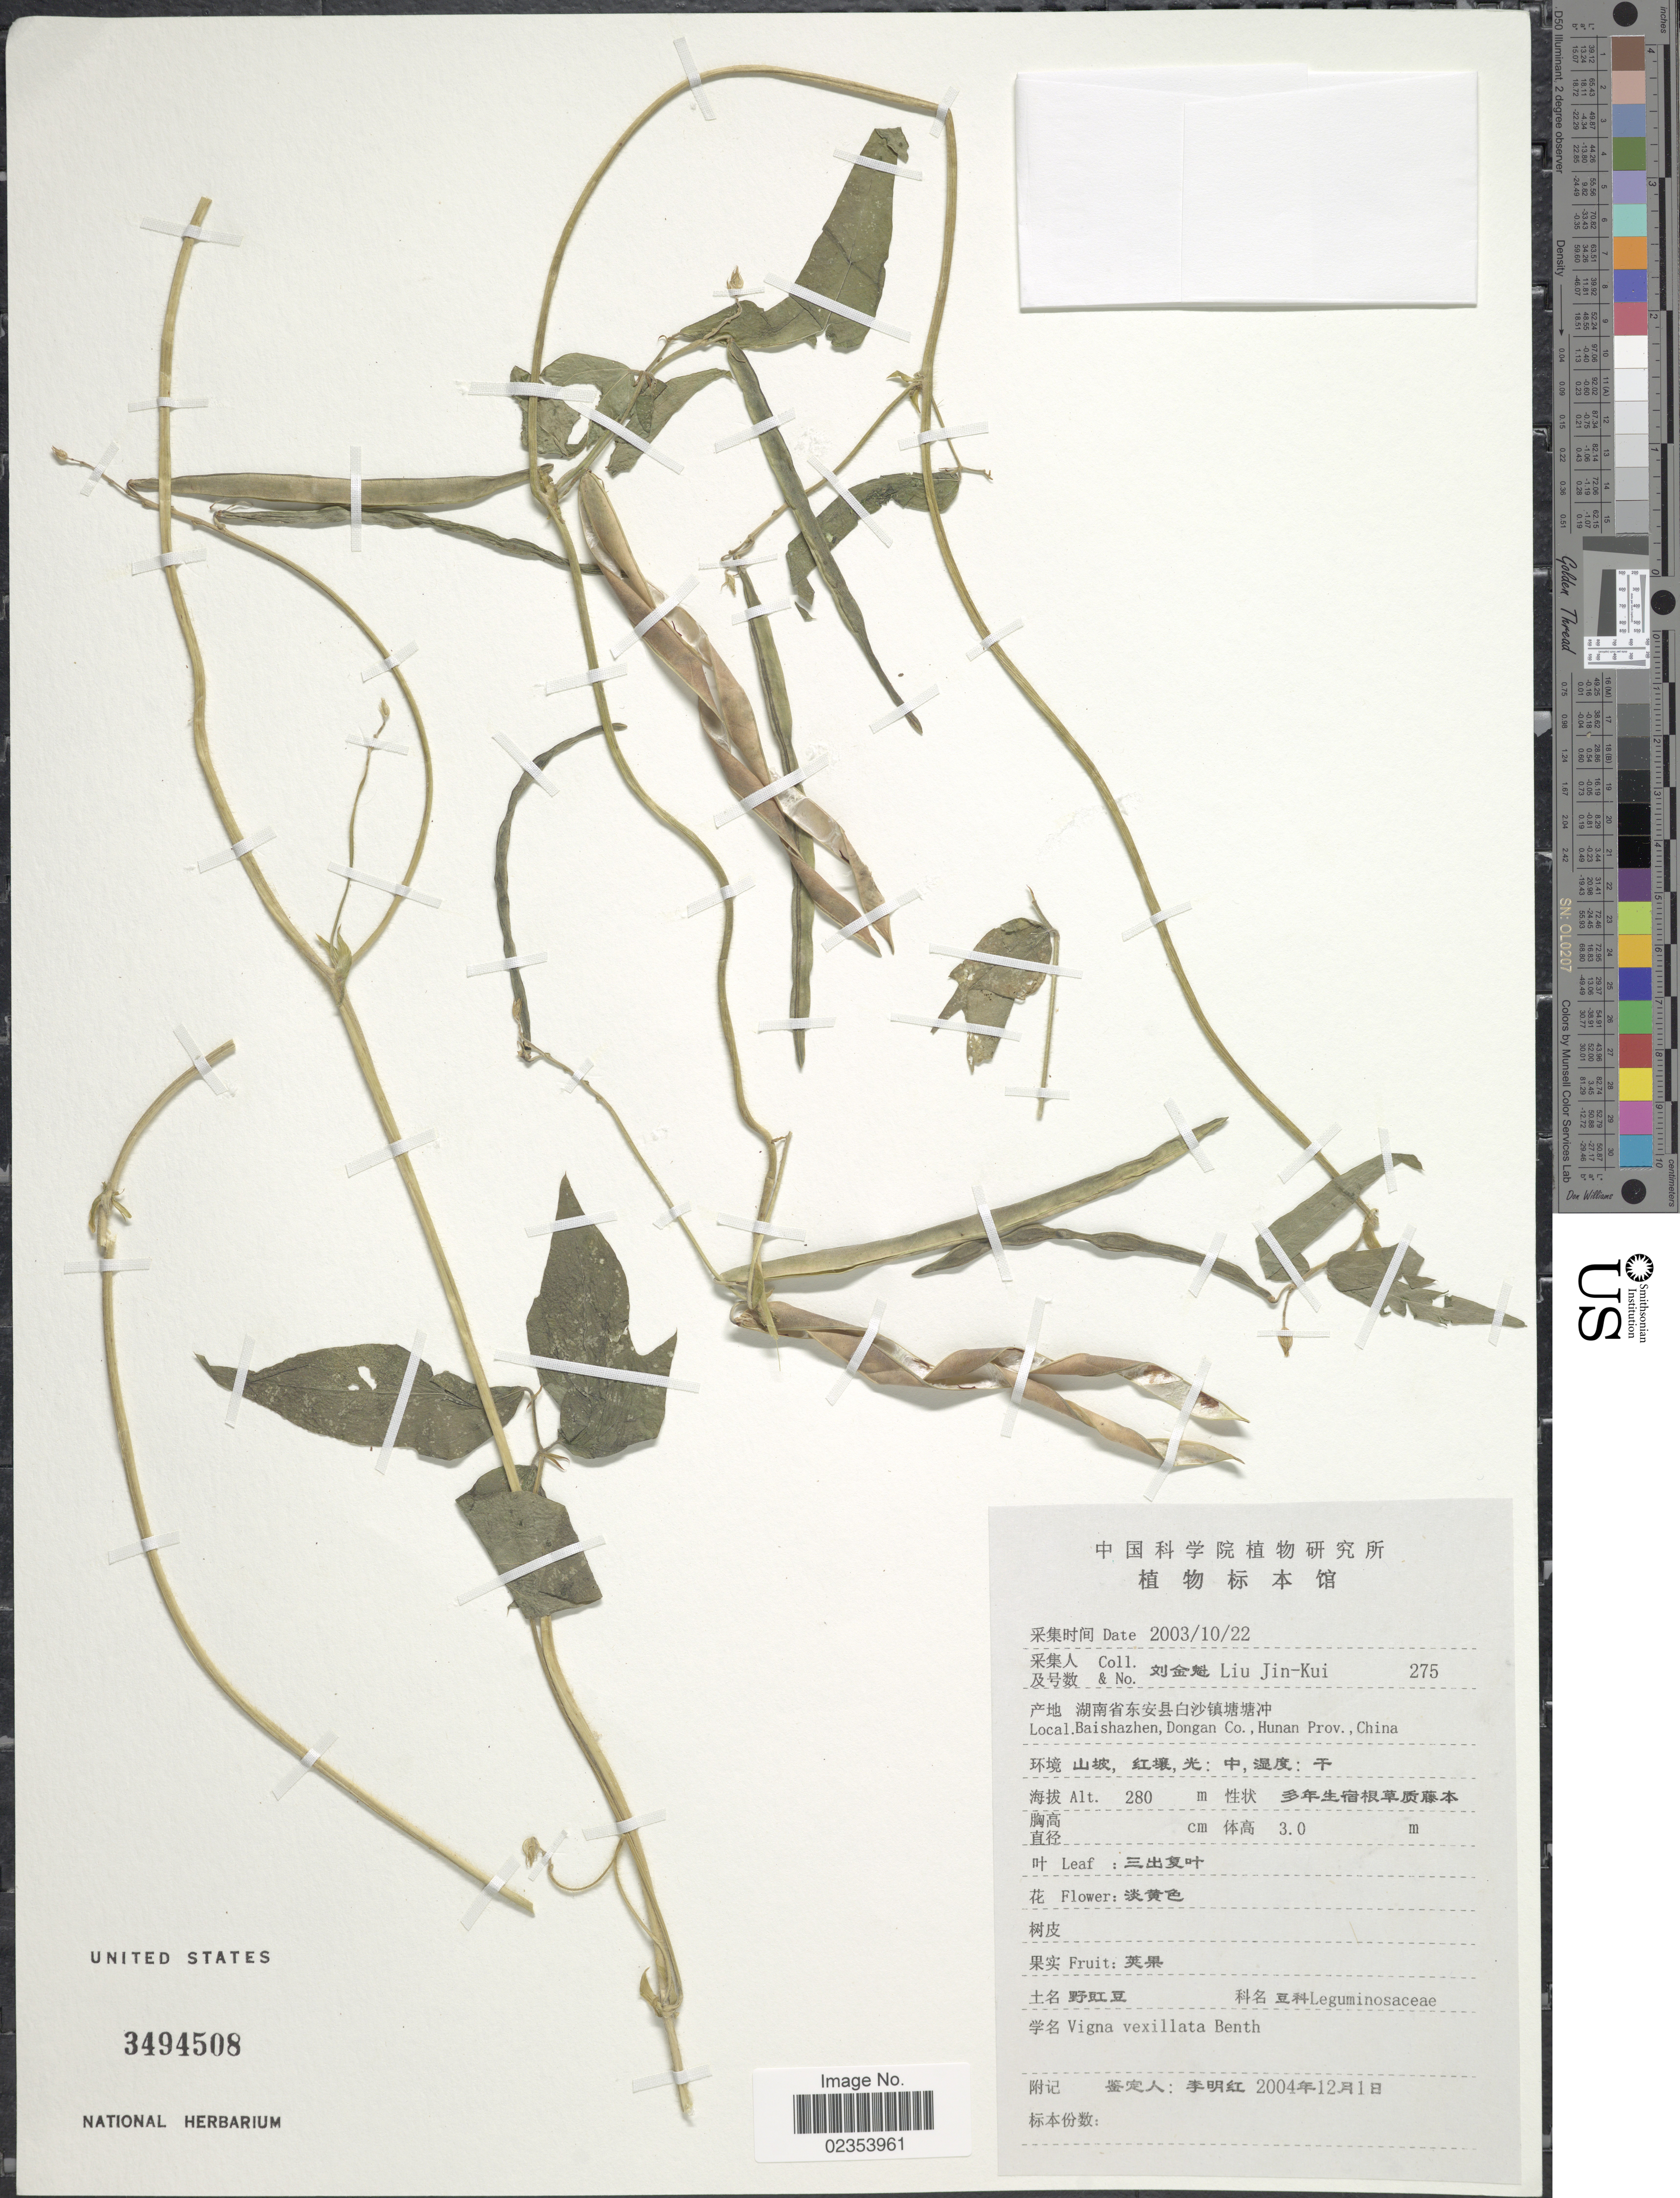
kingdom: Plantae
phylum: Tracheophyta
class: Magnoliopsida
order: Fabales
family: Fabaceae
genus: Vigna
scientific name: Vigna vexillata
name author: (L.) A. Rich.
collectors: Liu Jin-Kui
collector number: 275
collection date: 2003-10-22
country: China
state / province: Hunan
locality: Mt. Shunhuangshan, Dongan Co., Hunan Prov., China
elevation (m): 280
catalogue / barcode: US 3494508